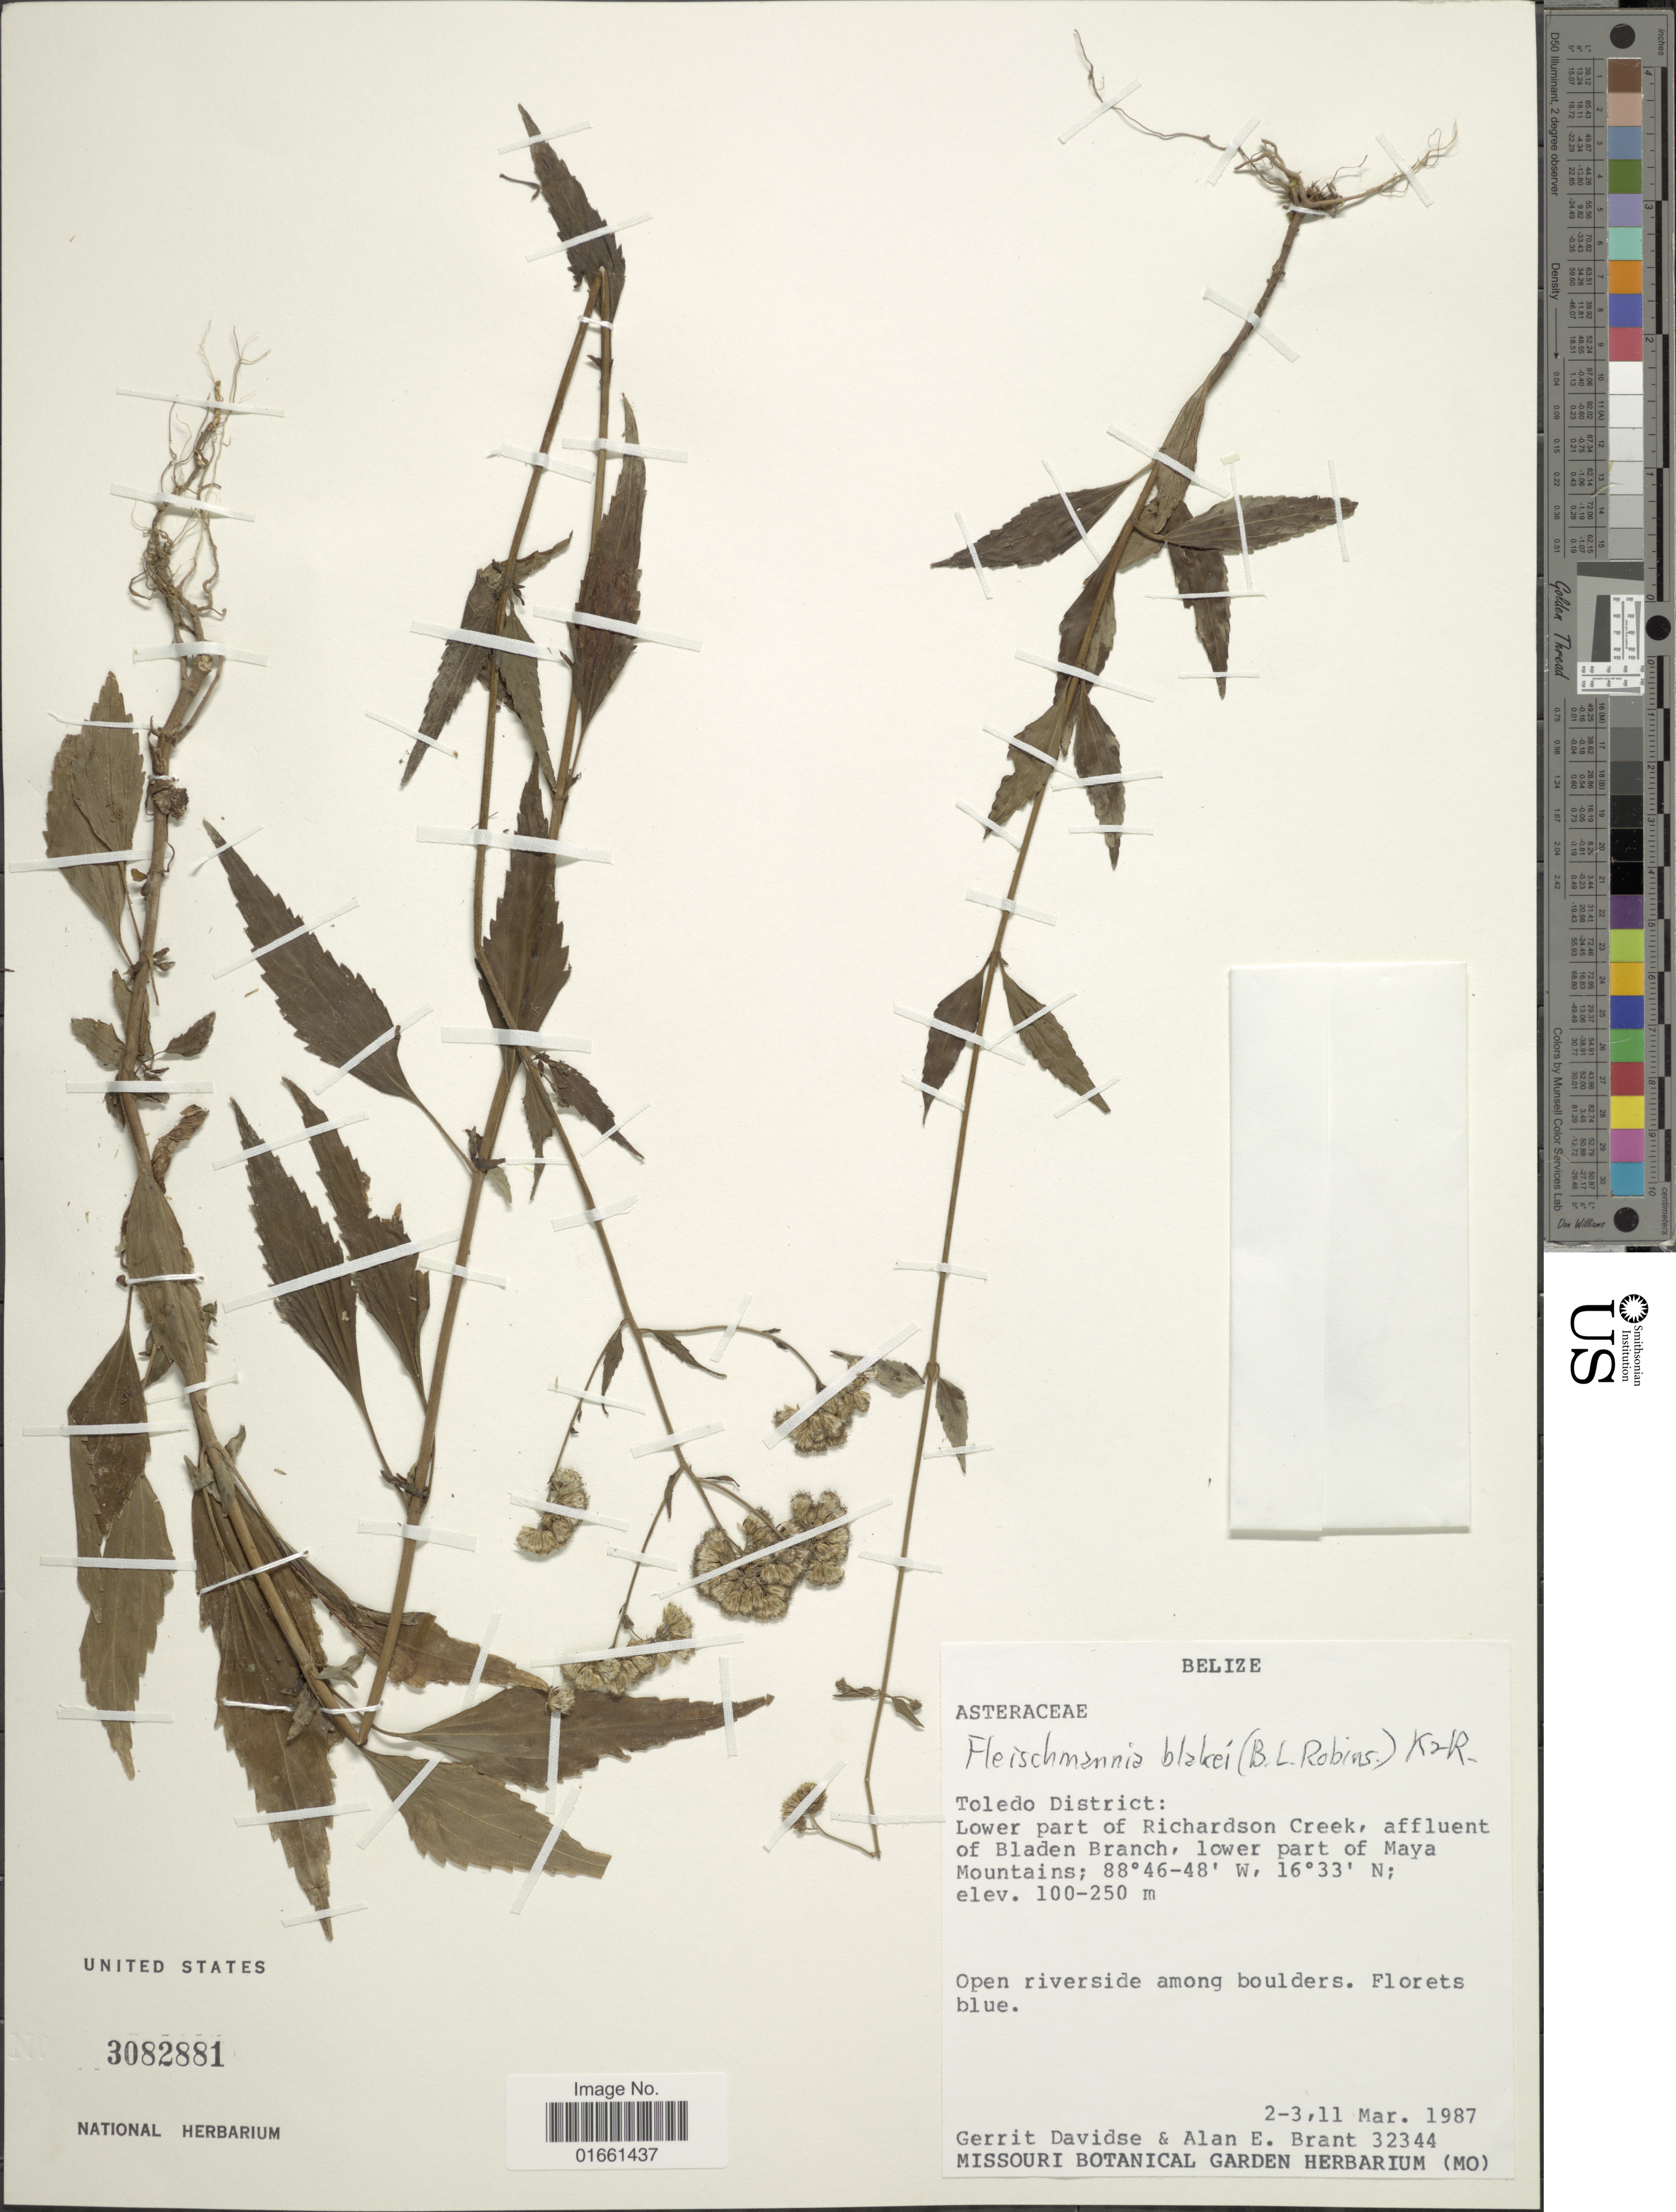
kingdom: Plantae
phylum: Tracheophyta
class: Magnoliopsida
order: Asterales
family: Asteraceae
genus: Fleischmannia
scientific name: Fleischmannia blakei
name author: (B.L. Rob.) R.M. King & H. Rob.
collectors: G. Davidse & A. Brant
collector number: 32344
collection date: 1987-03-02/1987-03-11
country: Belize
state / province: Toledo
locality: Toledo District, Lower part of Richardson Creekm affluent of Bladen Branch, lower part of Maya Mountains.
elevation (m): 100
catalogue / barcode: US 3082881